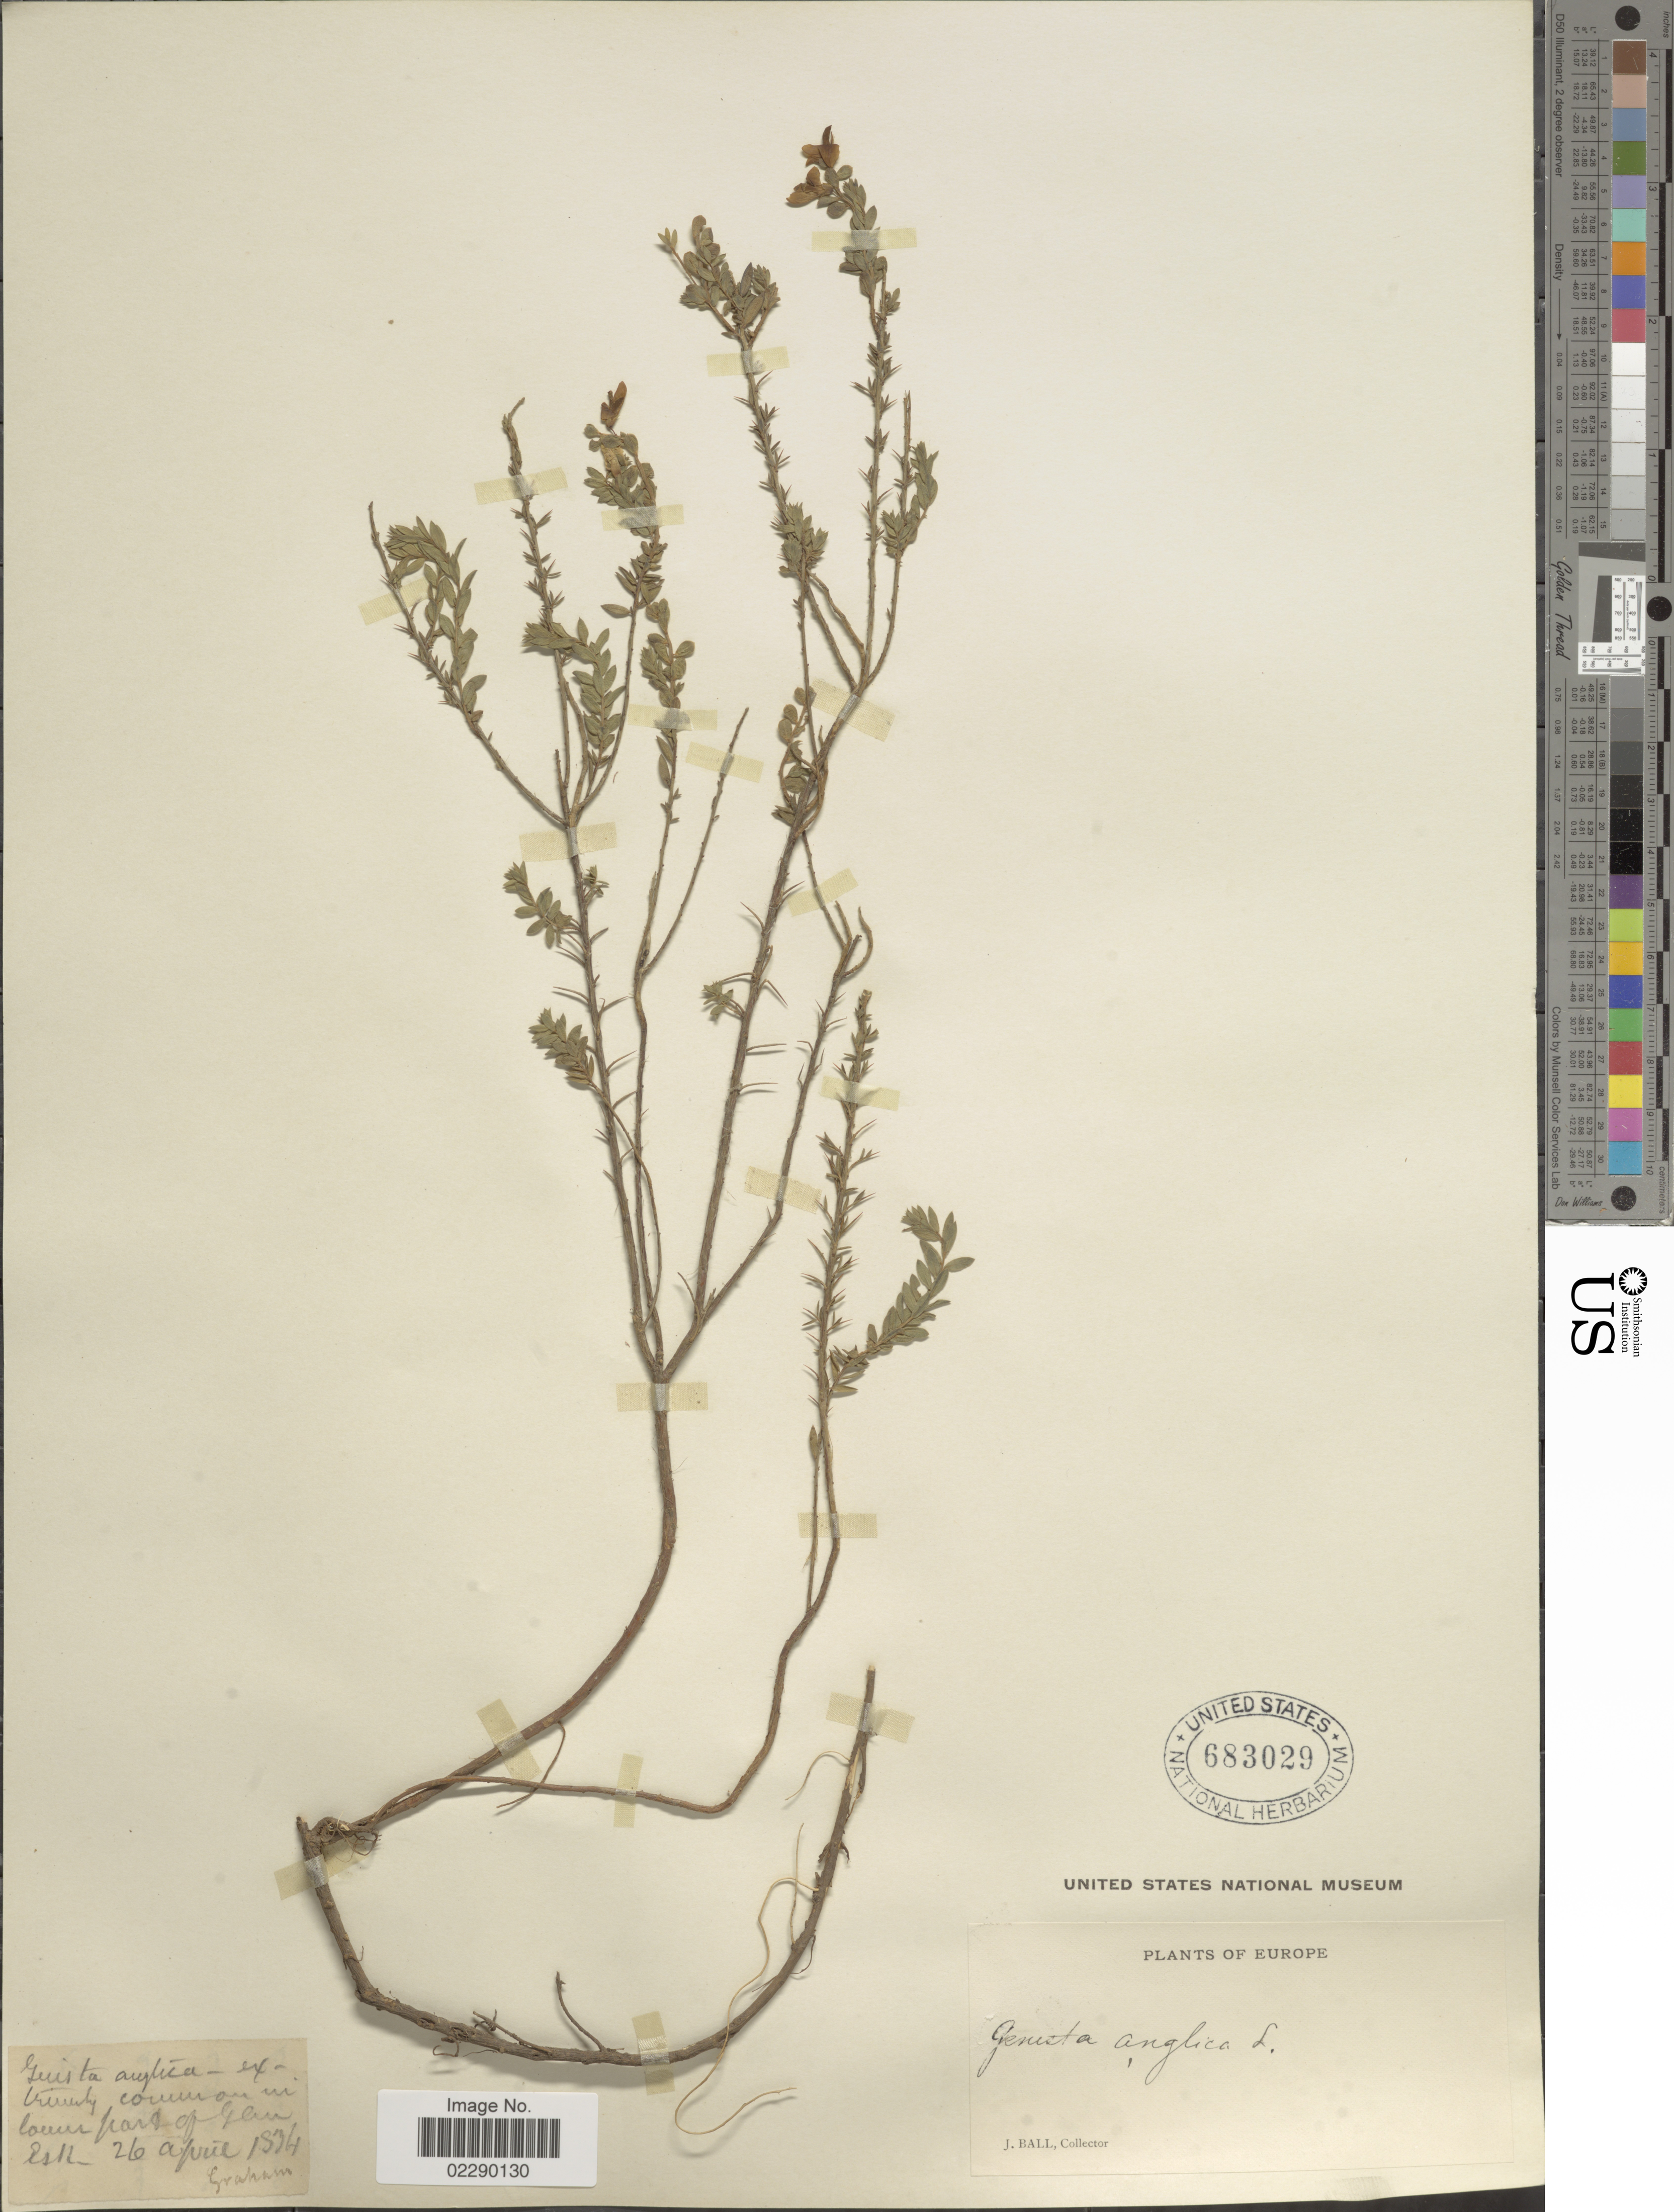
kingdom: Plantae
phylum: Tracheophyta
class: Magnoliopsida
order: Fabales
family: Fabaceae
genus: Genista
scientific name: Genista anglica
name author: L.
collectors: J. Ball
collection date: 1834-04-26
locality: Trinity common in lower part of Gan Est. [interpreted]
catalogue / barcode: US 683029